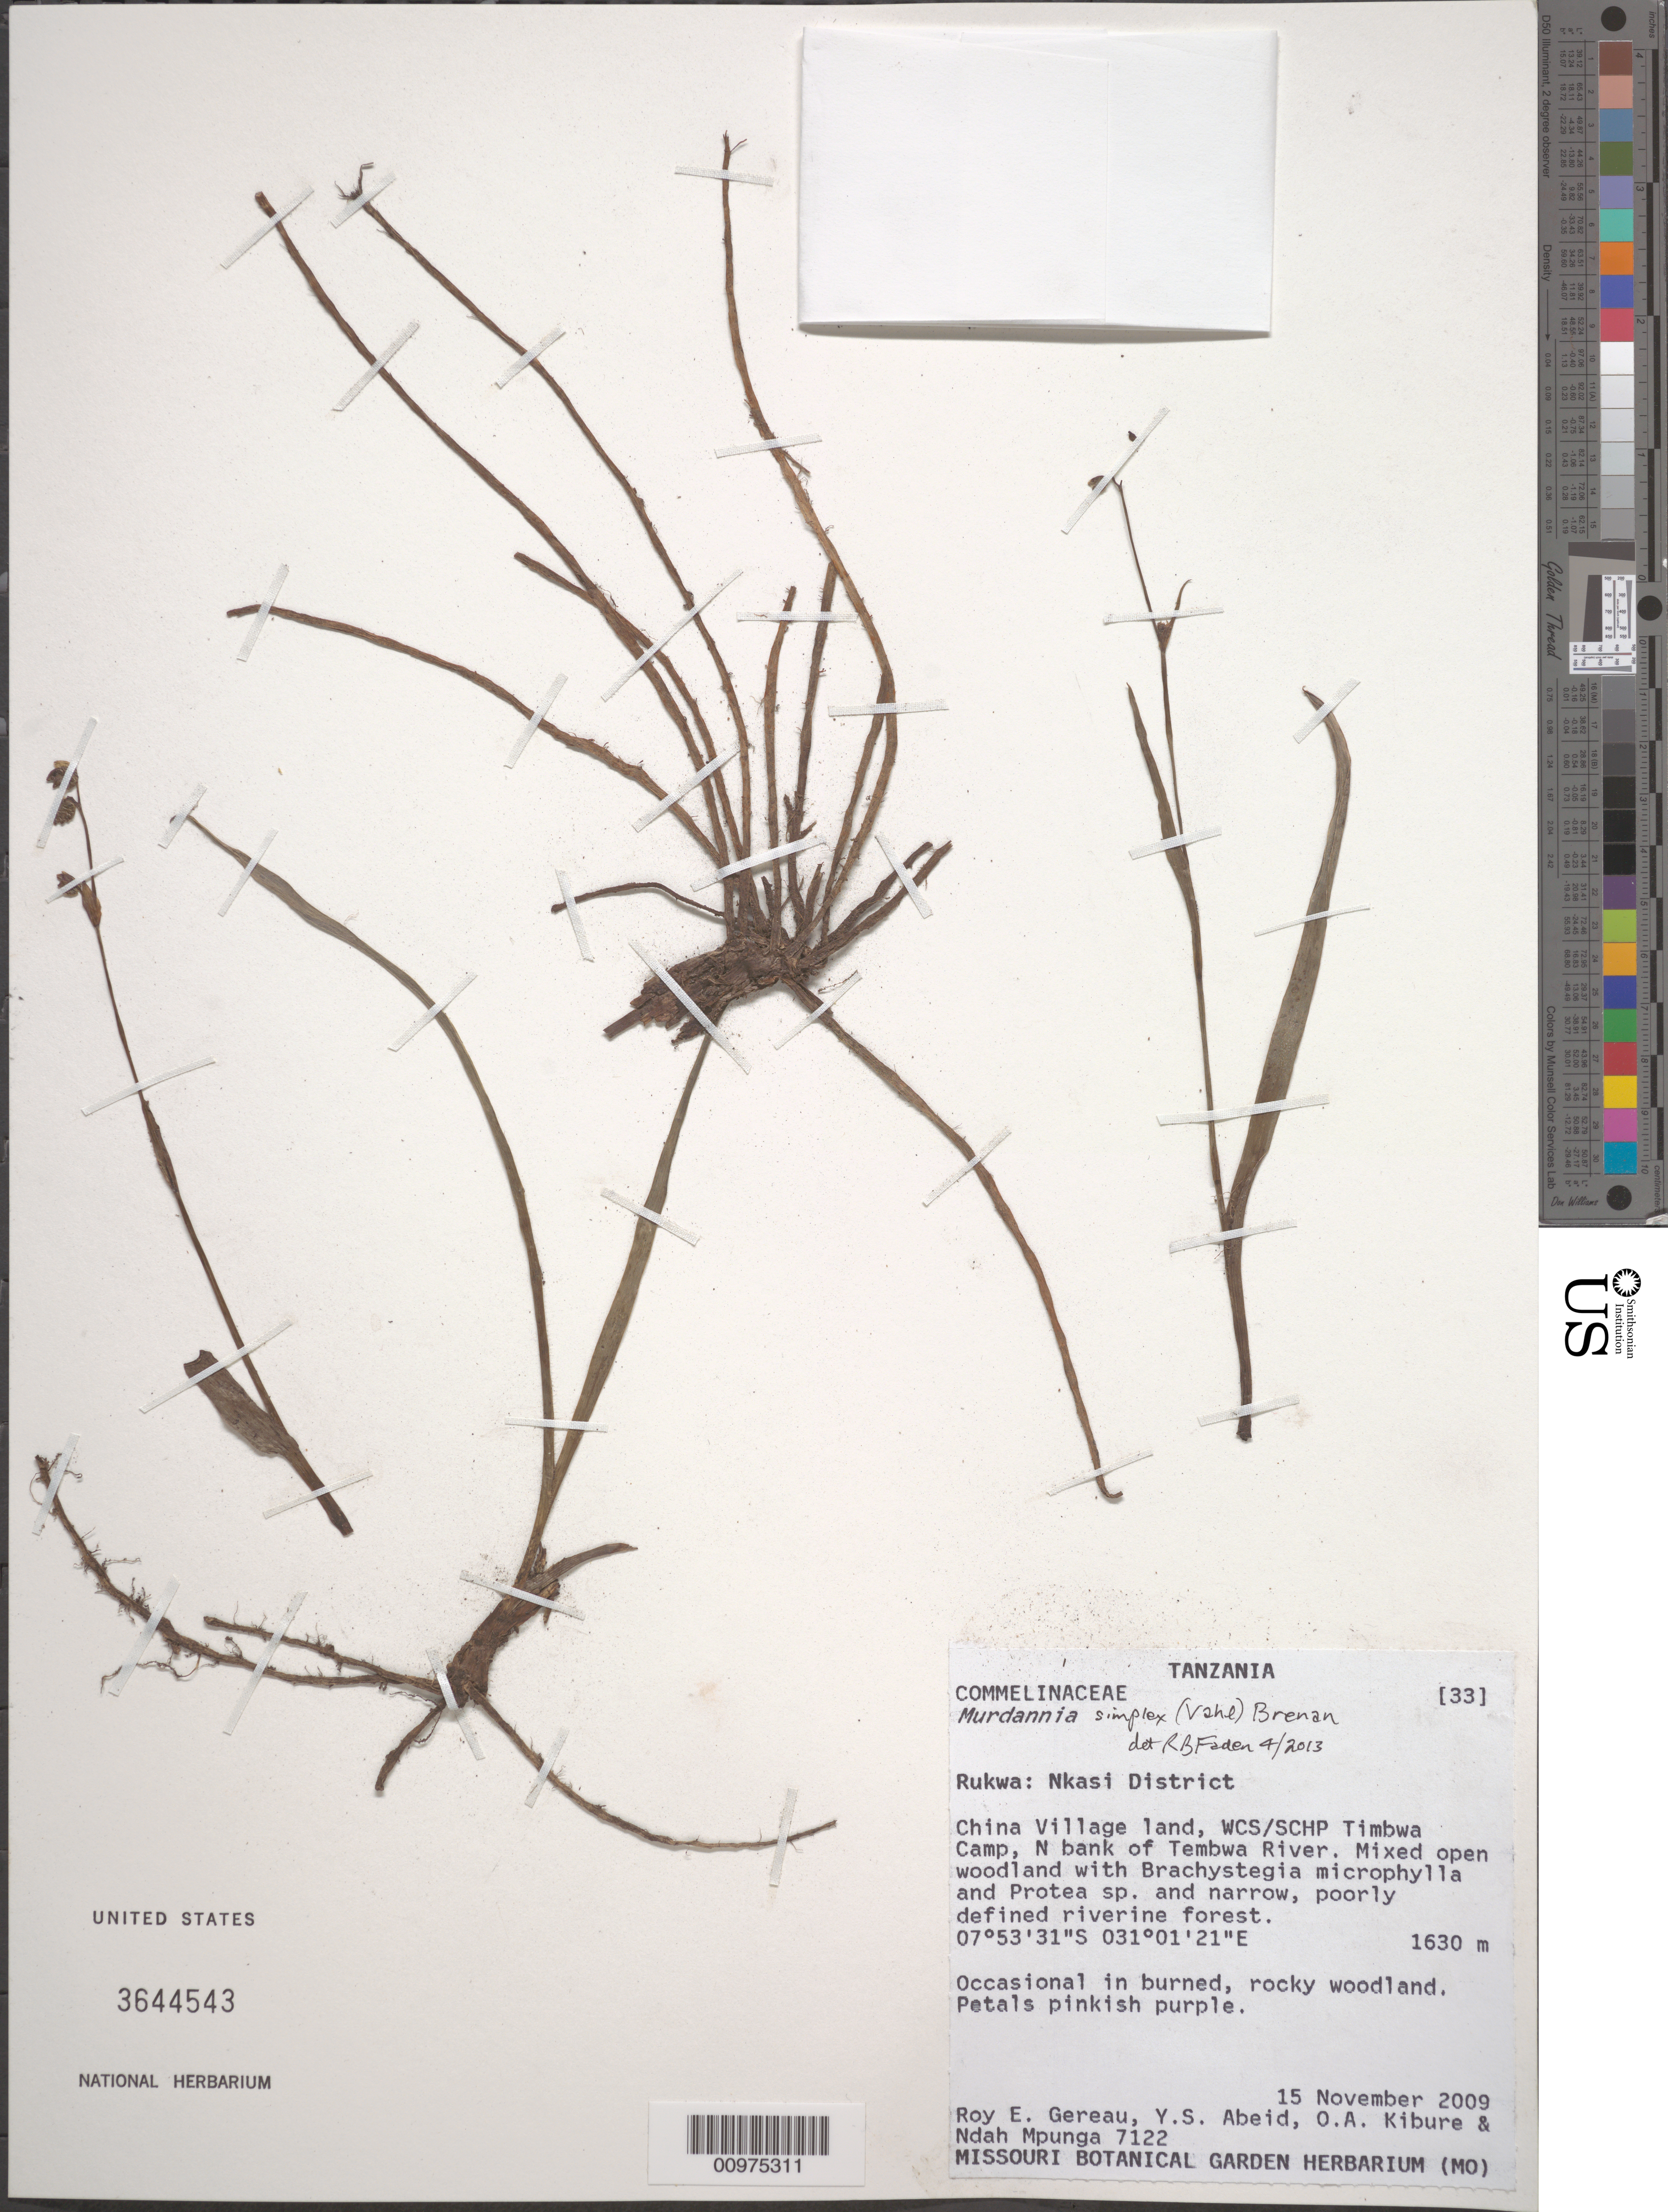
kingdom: Plantae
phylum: Tracheophyta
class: Liliopsida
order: Commelinales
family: Commelinaceae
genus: Murdannia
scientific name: Murdannia simplex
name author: (Vahl) Brenan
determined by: Faden, Robert B., (US), Smithsonian Institution - National Museum of Natural History (UNITED STATES)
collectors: R. Gereau et al.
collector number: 7122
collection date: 2009-11-15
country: Tanzania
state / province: Rukwa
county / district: Nkasi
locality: China Village land, WCS/SCHP Timbwa Camp, N bank of Tembwa River.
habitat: Mixed open woodland with Brachystegia microphylla and Protea sp. and narrow, poorly defined reverine forest.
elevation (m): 1630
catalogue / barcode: US 3644543